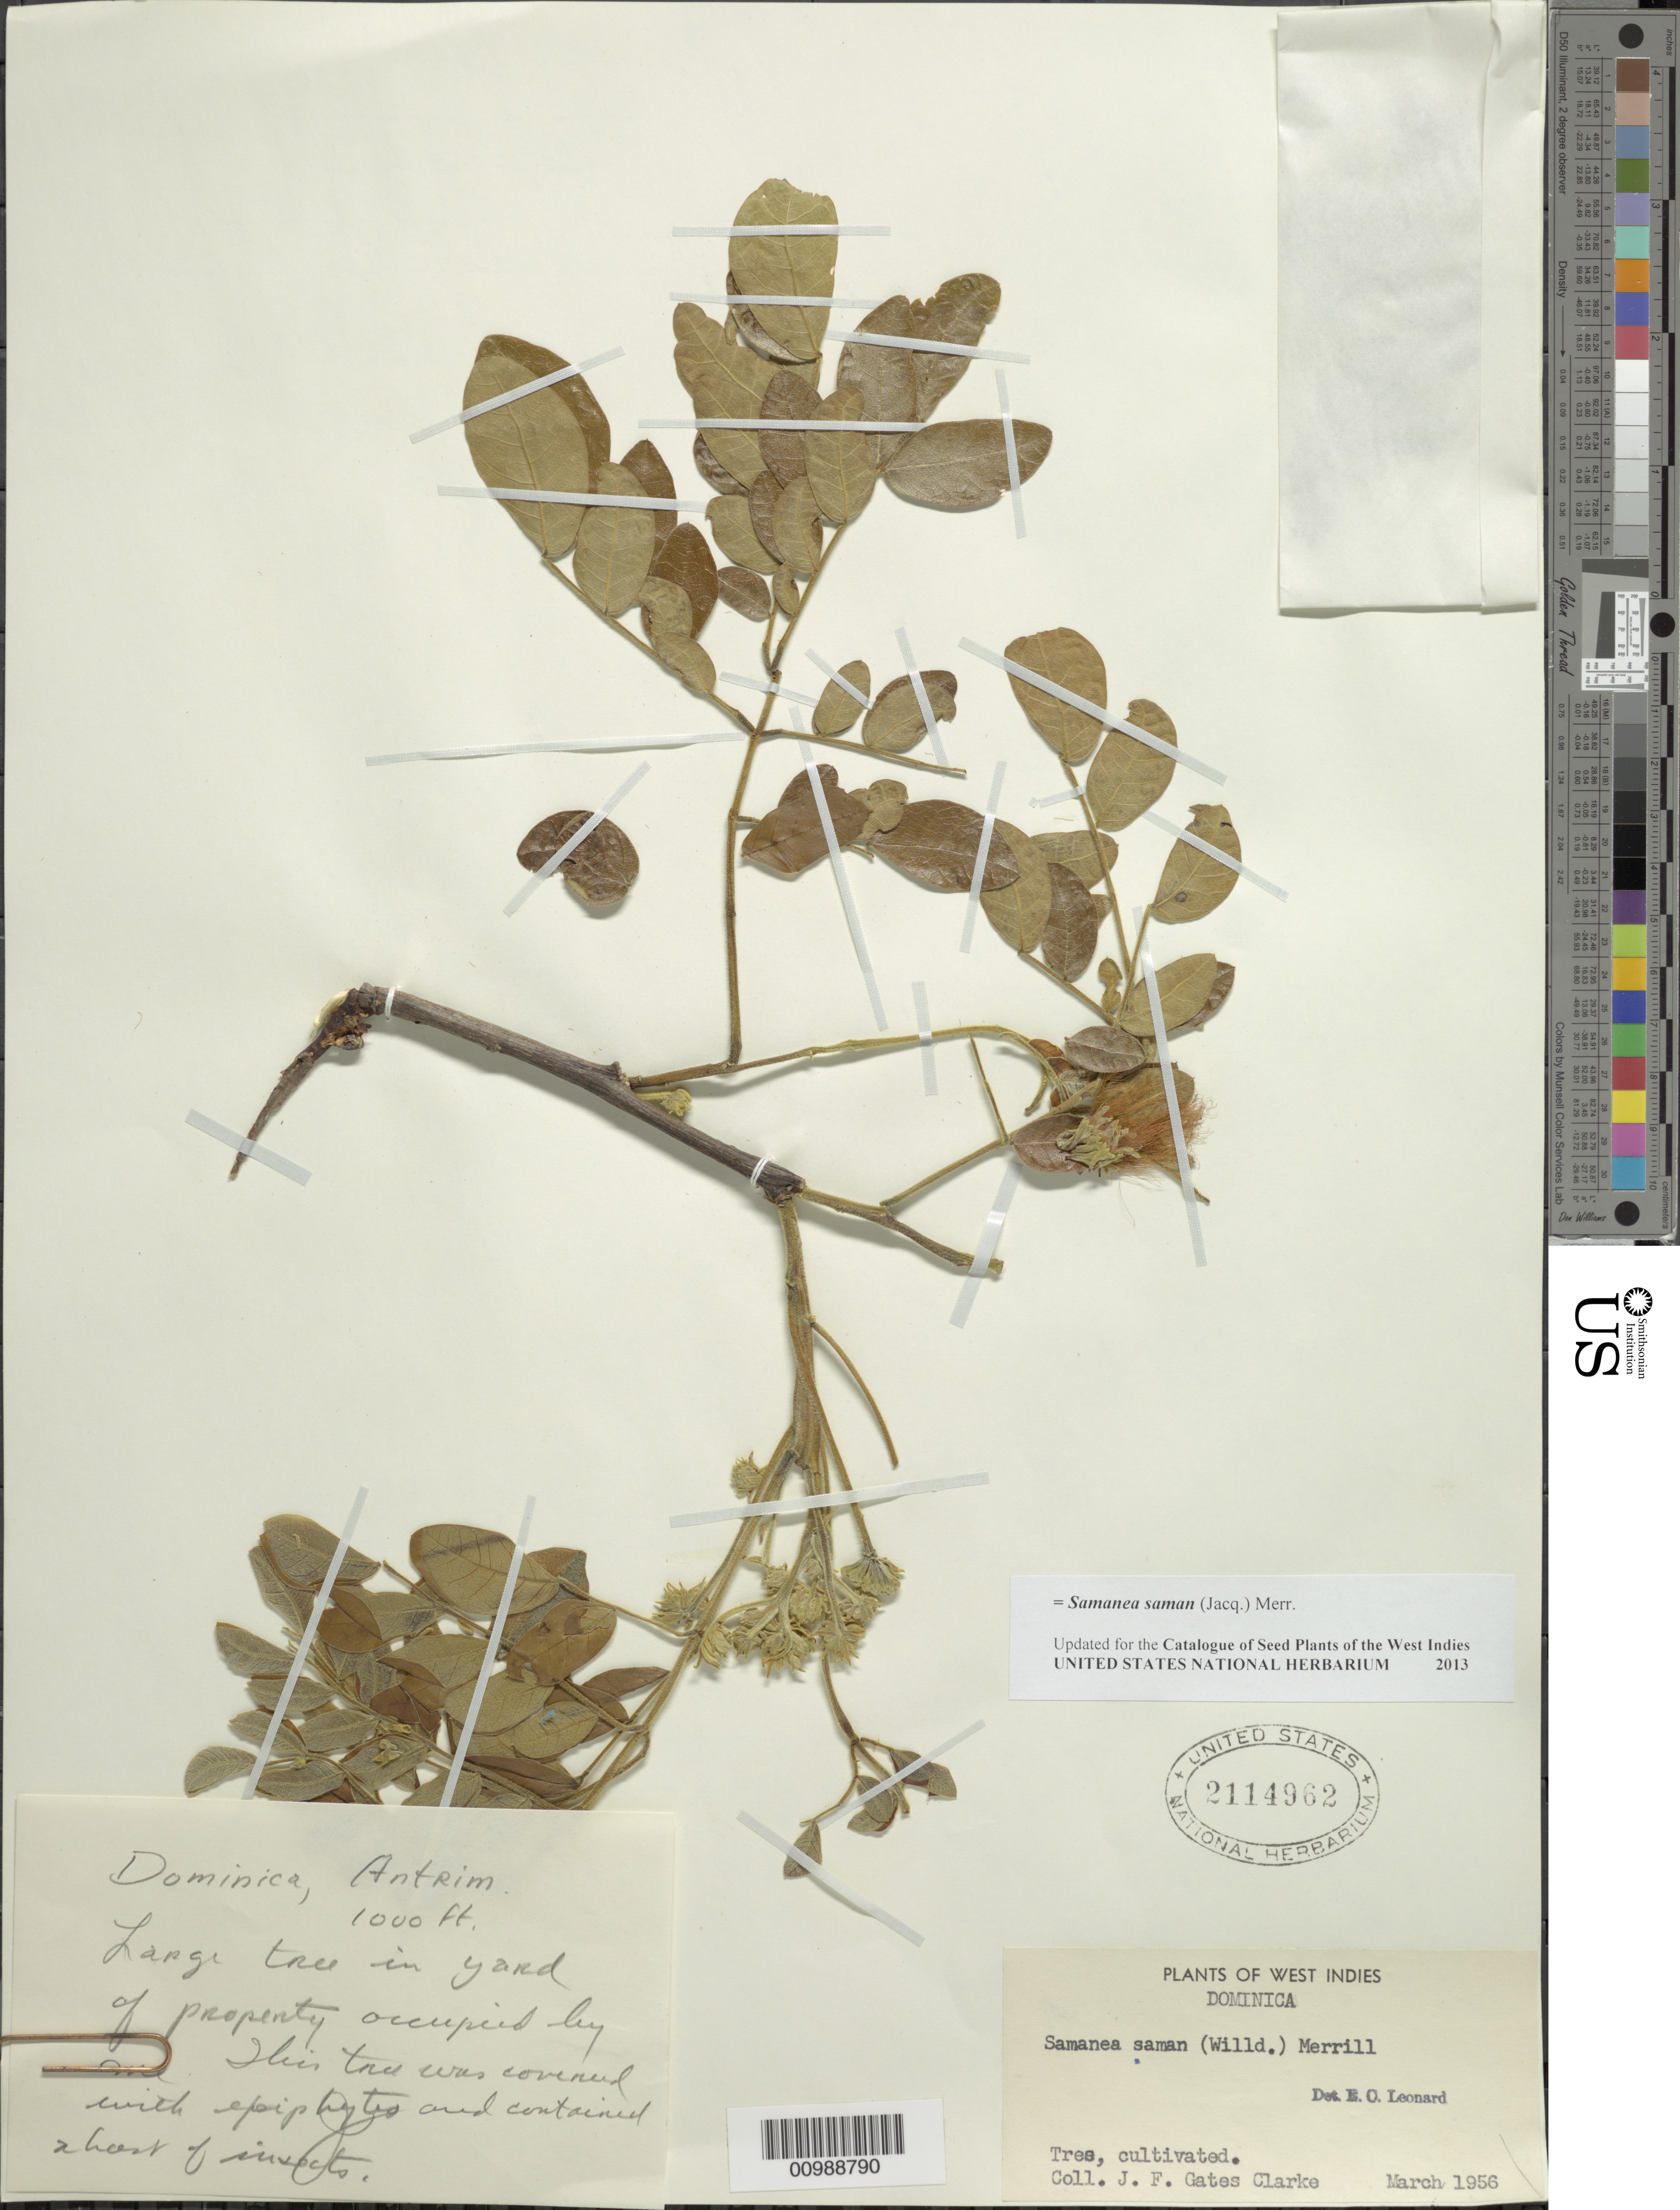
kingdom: Plantae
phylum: Tracheophyta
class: Magnoliopsida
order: Fabales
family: Fabaceae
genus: Samanea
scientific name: Samanea saman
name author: (Jacq.) Merr.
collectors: J. F. Clarke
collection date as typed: Mar 1956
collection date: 1956-03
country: Dominica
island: Dominica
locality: Antrim Yard of property owned by collector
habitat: Cultivated. This tree was covered with epiphytes and contained a hose of insects.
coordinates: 0 N, 0 E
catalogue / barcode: US 2114962